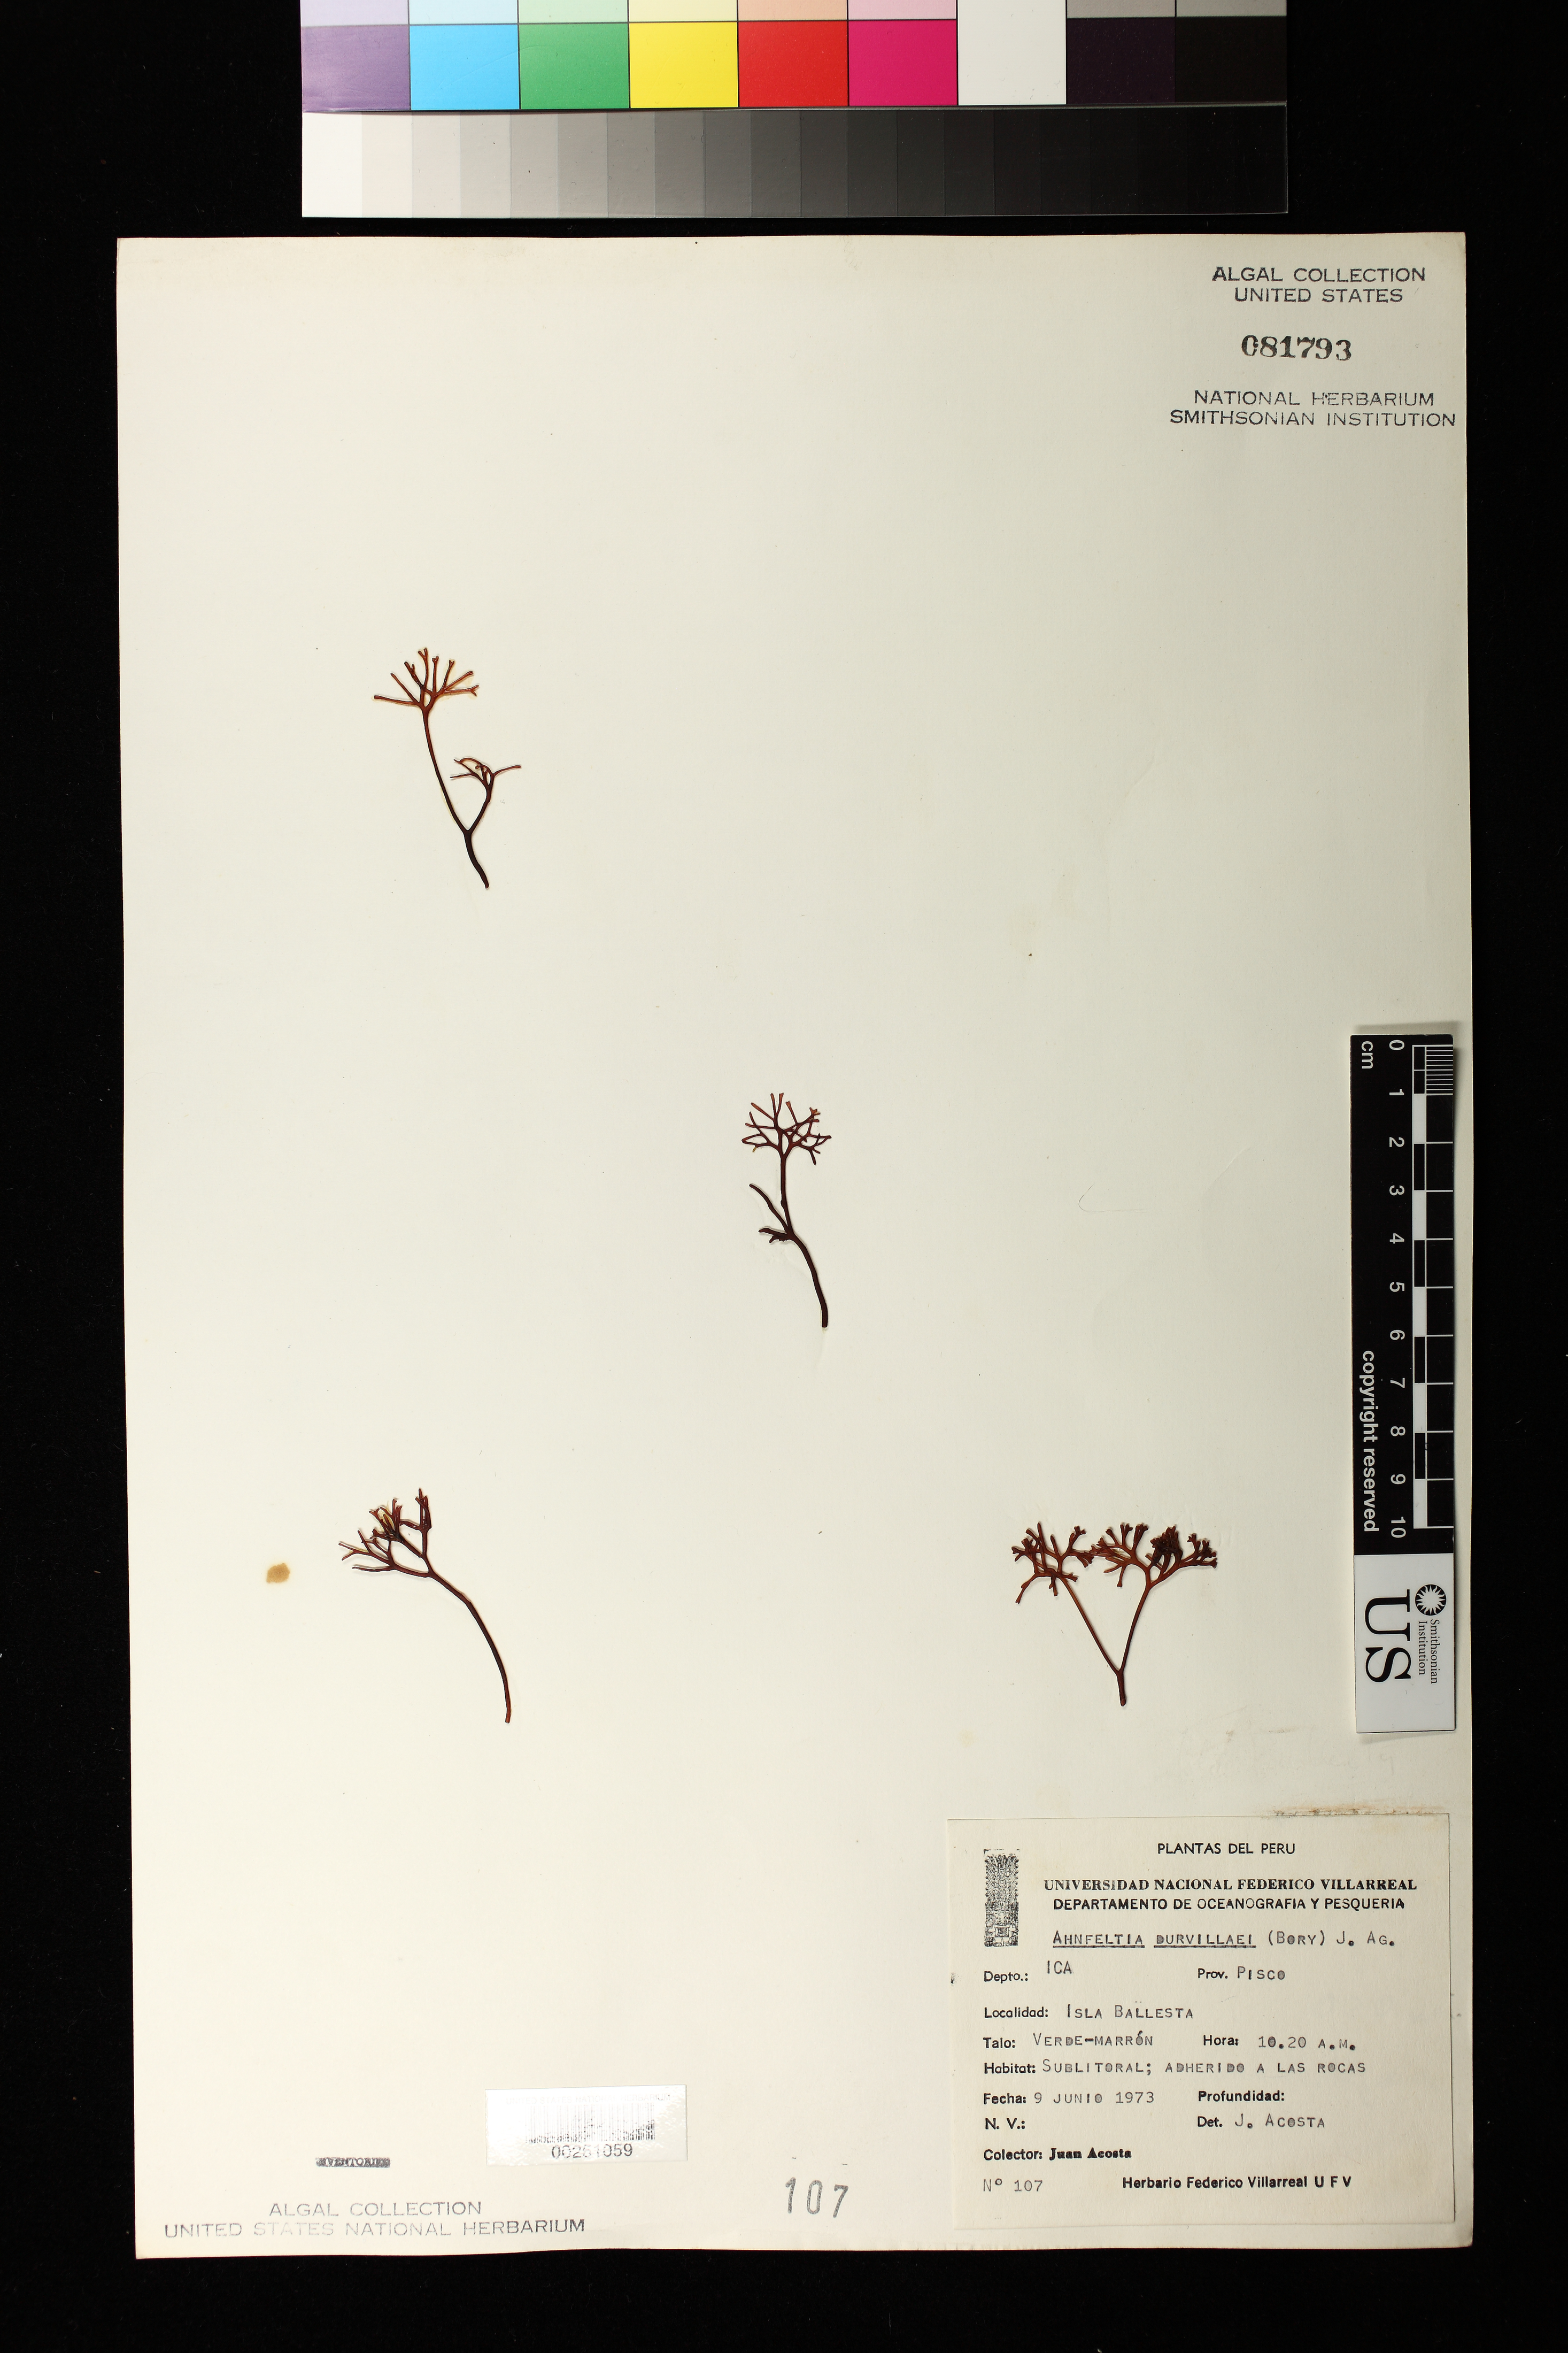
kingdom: Plantae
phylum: Rhodophyta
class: Florideophyceae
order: Gigartinales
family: Phyllophoraceae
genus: Gymnogongrus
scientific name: Gymnogongrus durvillei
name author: (Bory) M.S.Calderon & S.M. Boo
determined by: Algae name updating Project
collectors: J. Acosta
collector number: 107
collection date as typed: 09 Jun 1973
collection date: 1973-06-09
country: Peru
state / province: Ica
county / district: Pisco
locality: Isla Ballesta, Pisco Province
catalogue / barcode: US 81793